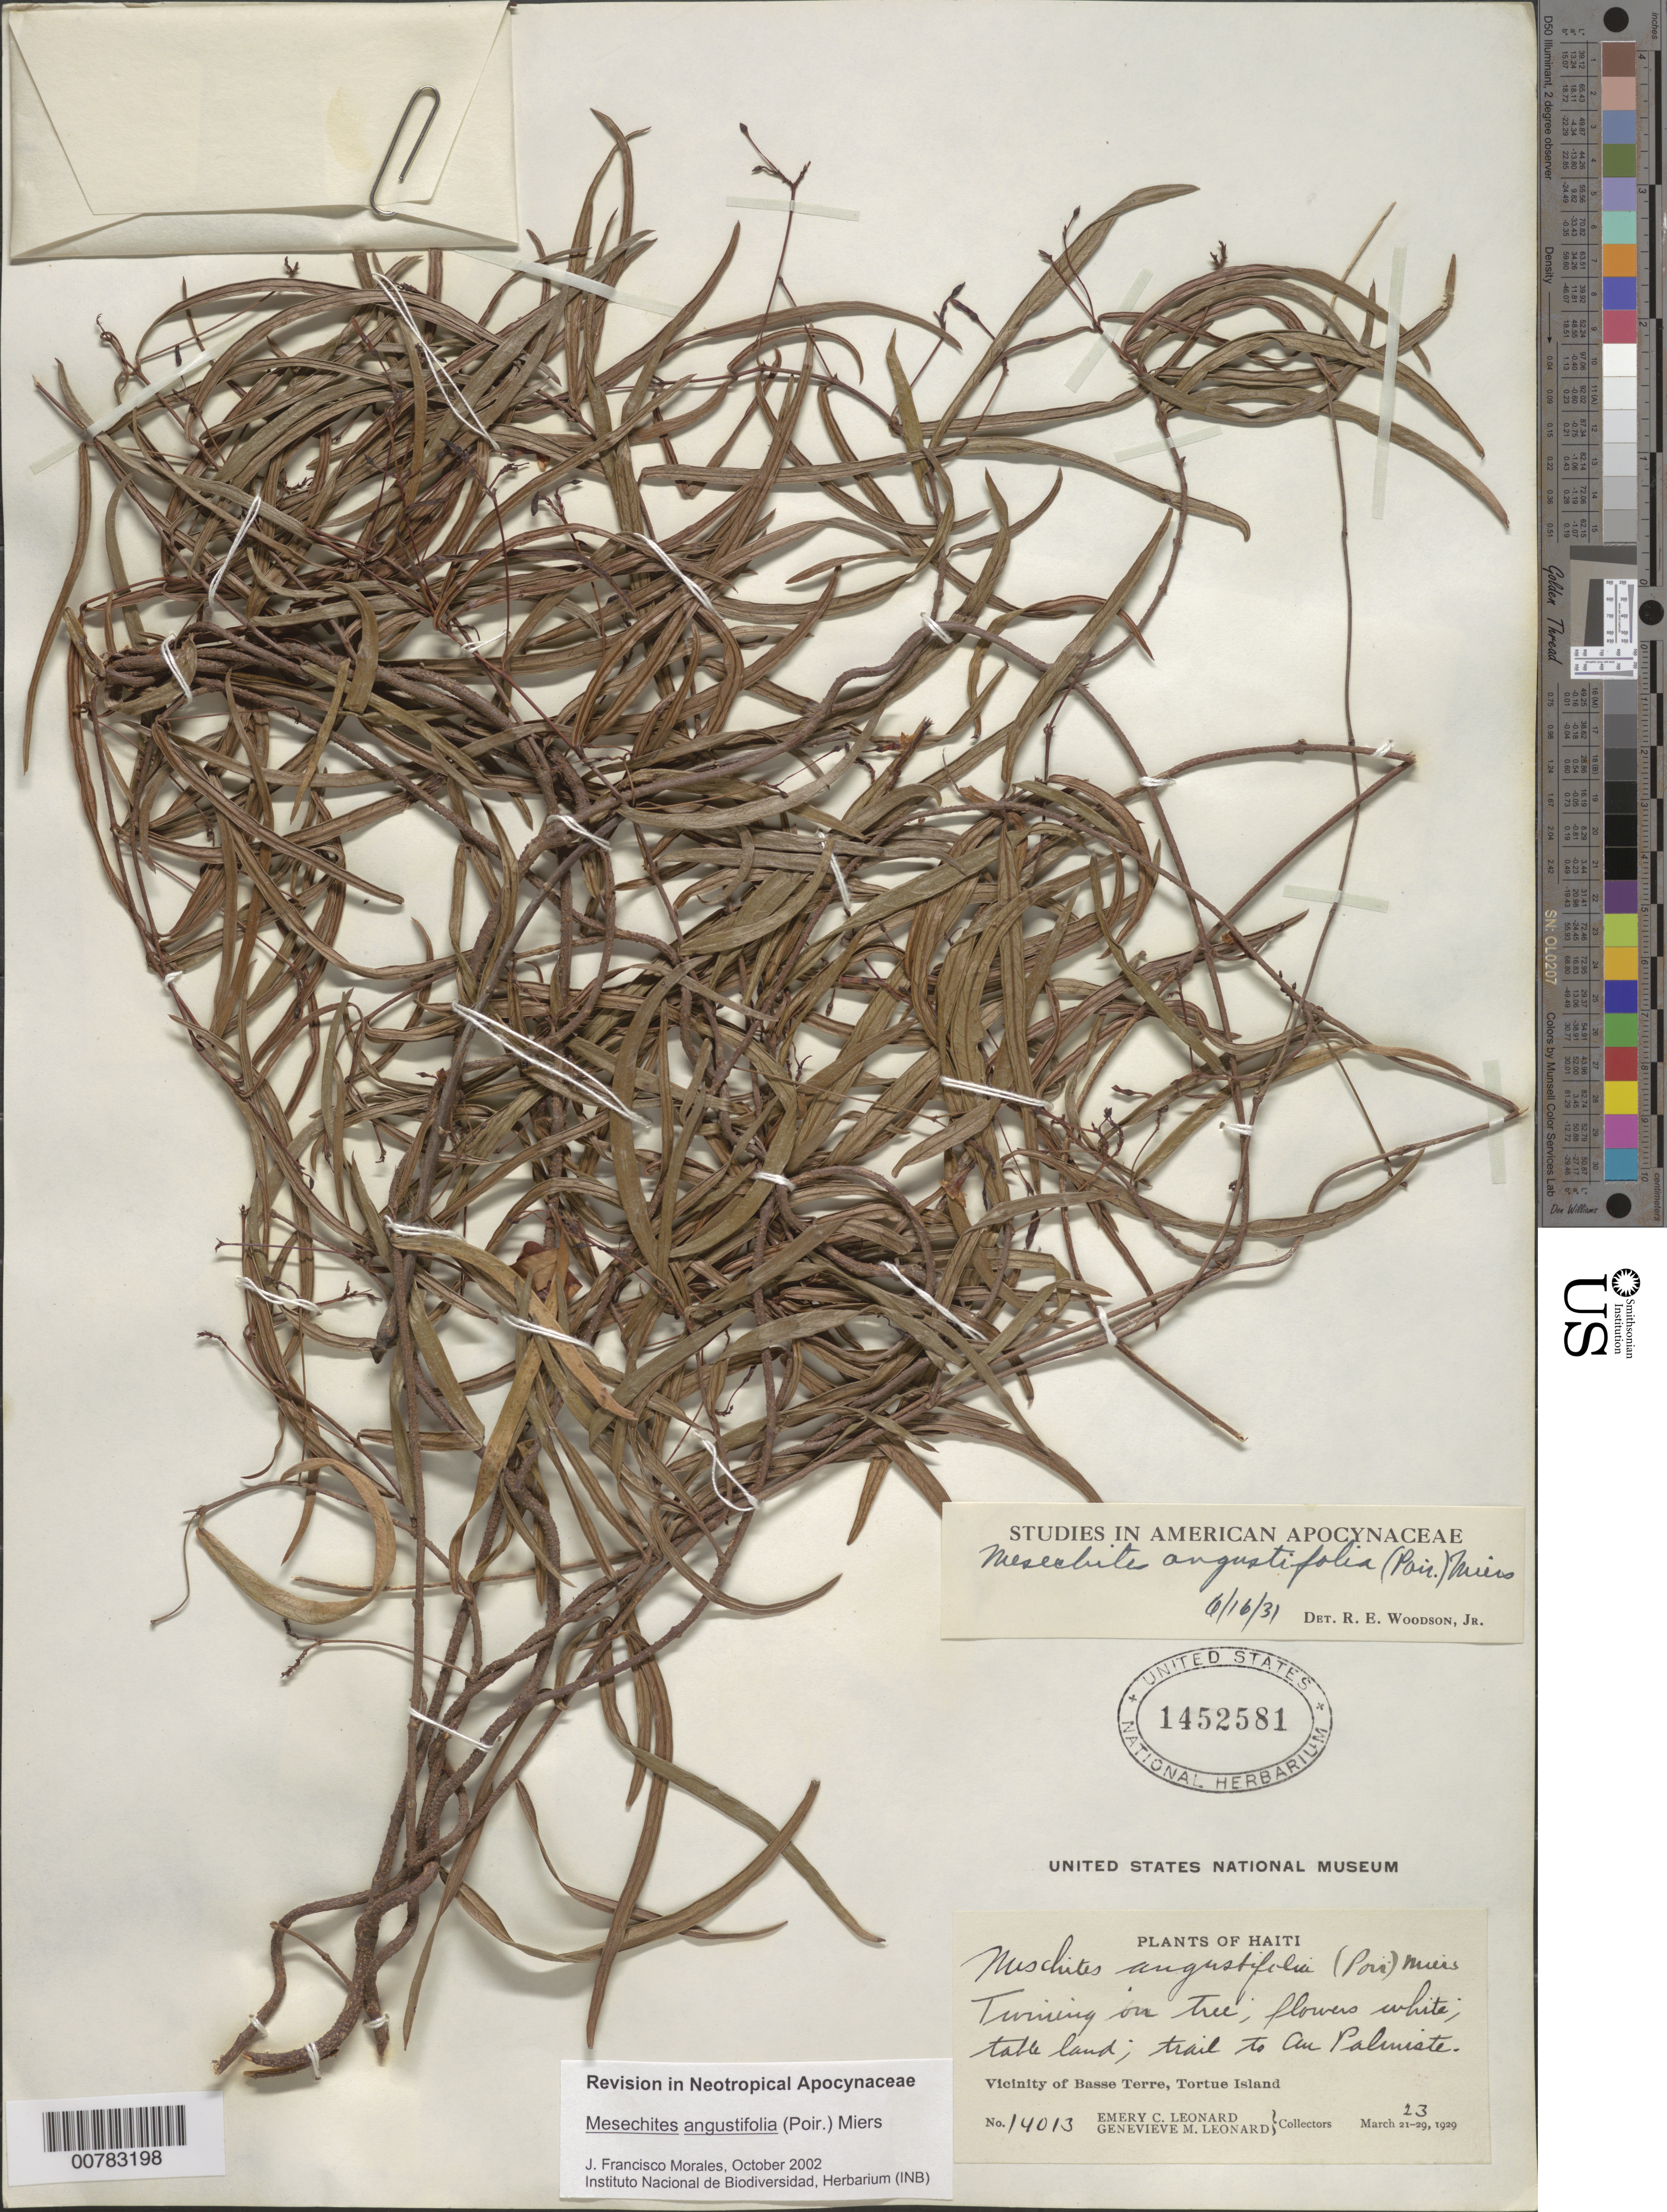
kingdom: Plantae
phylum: Tracheophyta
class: Magnoliopsida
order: Gentianales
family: Apocynaceae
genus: Mesechites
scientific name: Mesechites angustifolius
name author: (Poir.) Miers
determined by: Morales, J. F.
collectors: E. C. Leonard & G. M. Leonard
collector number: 14013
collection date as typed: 23 Mar 1929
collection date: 1929-03-23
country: Haiti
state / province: Nord-Óuest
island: Île de la Tortue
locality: Tortue Island, vicinity of Basse Terre, trail to Au Palmiste.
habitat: Table land.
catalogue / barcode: US 1452581